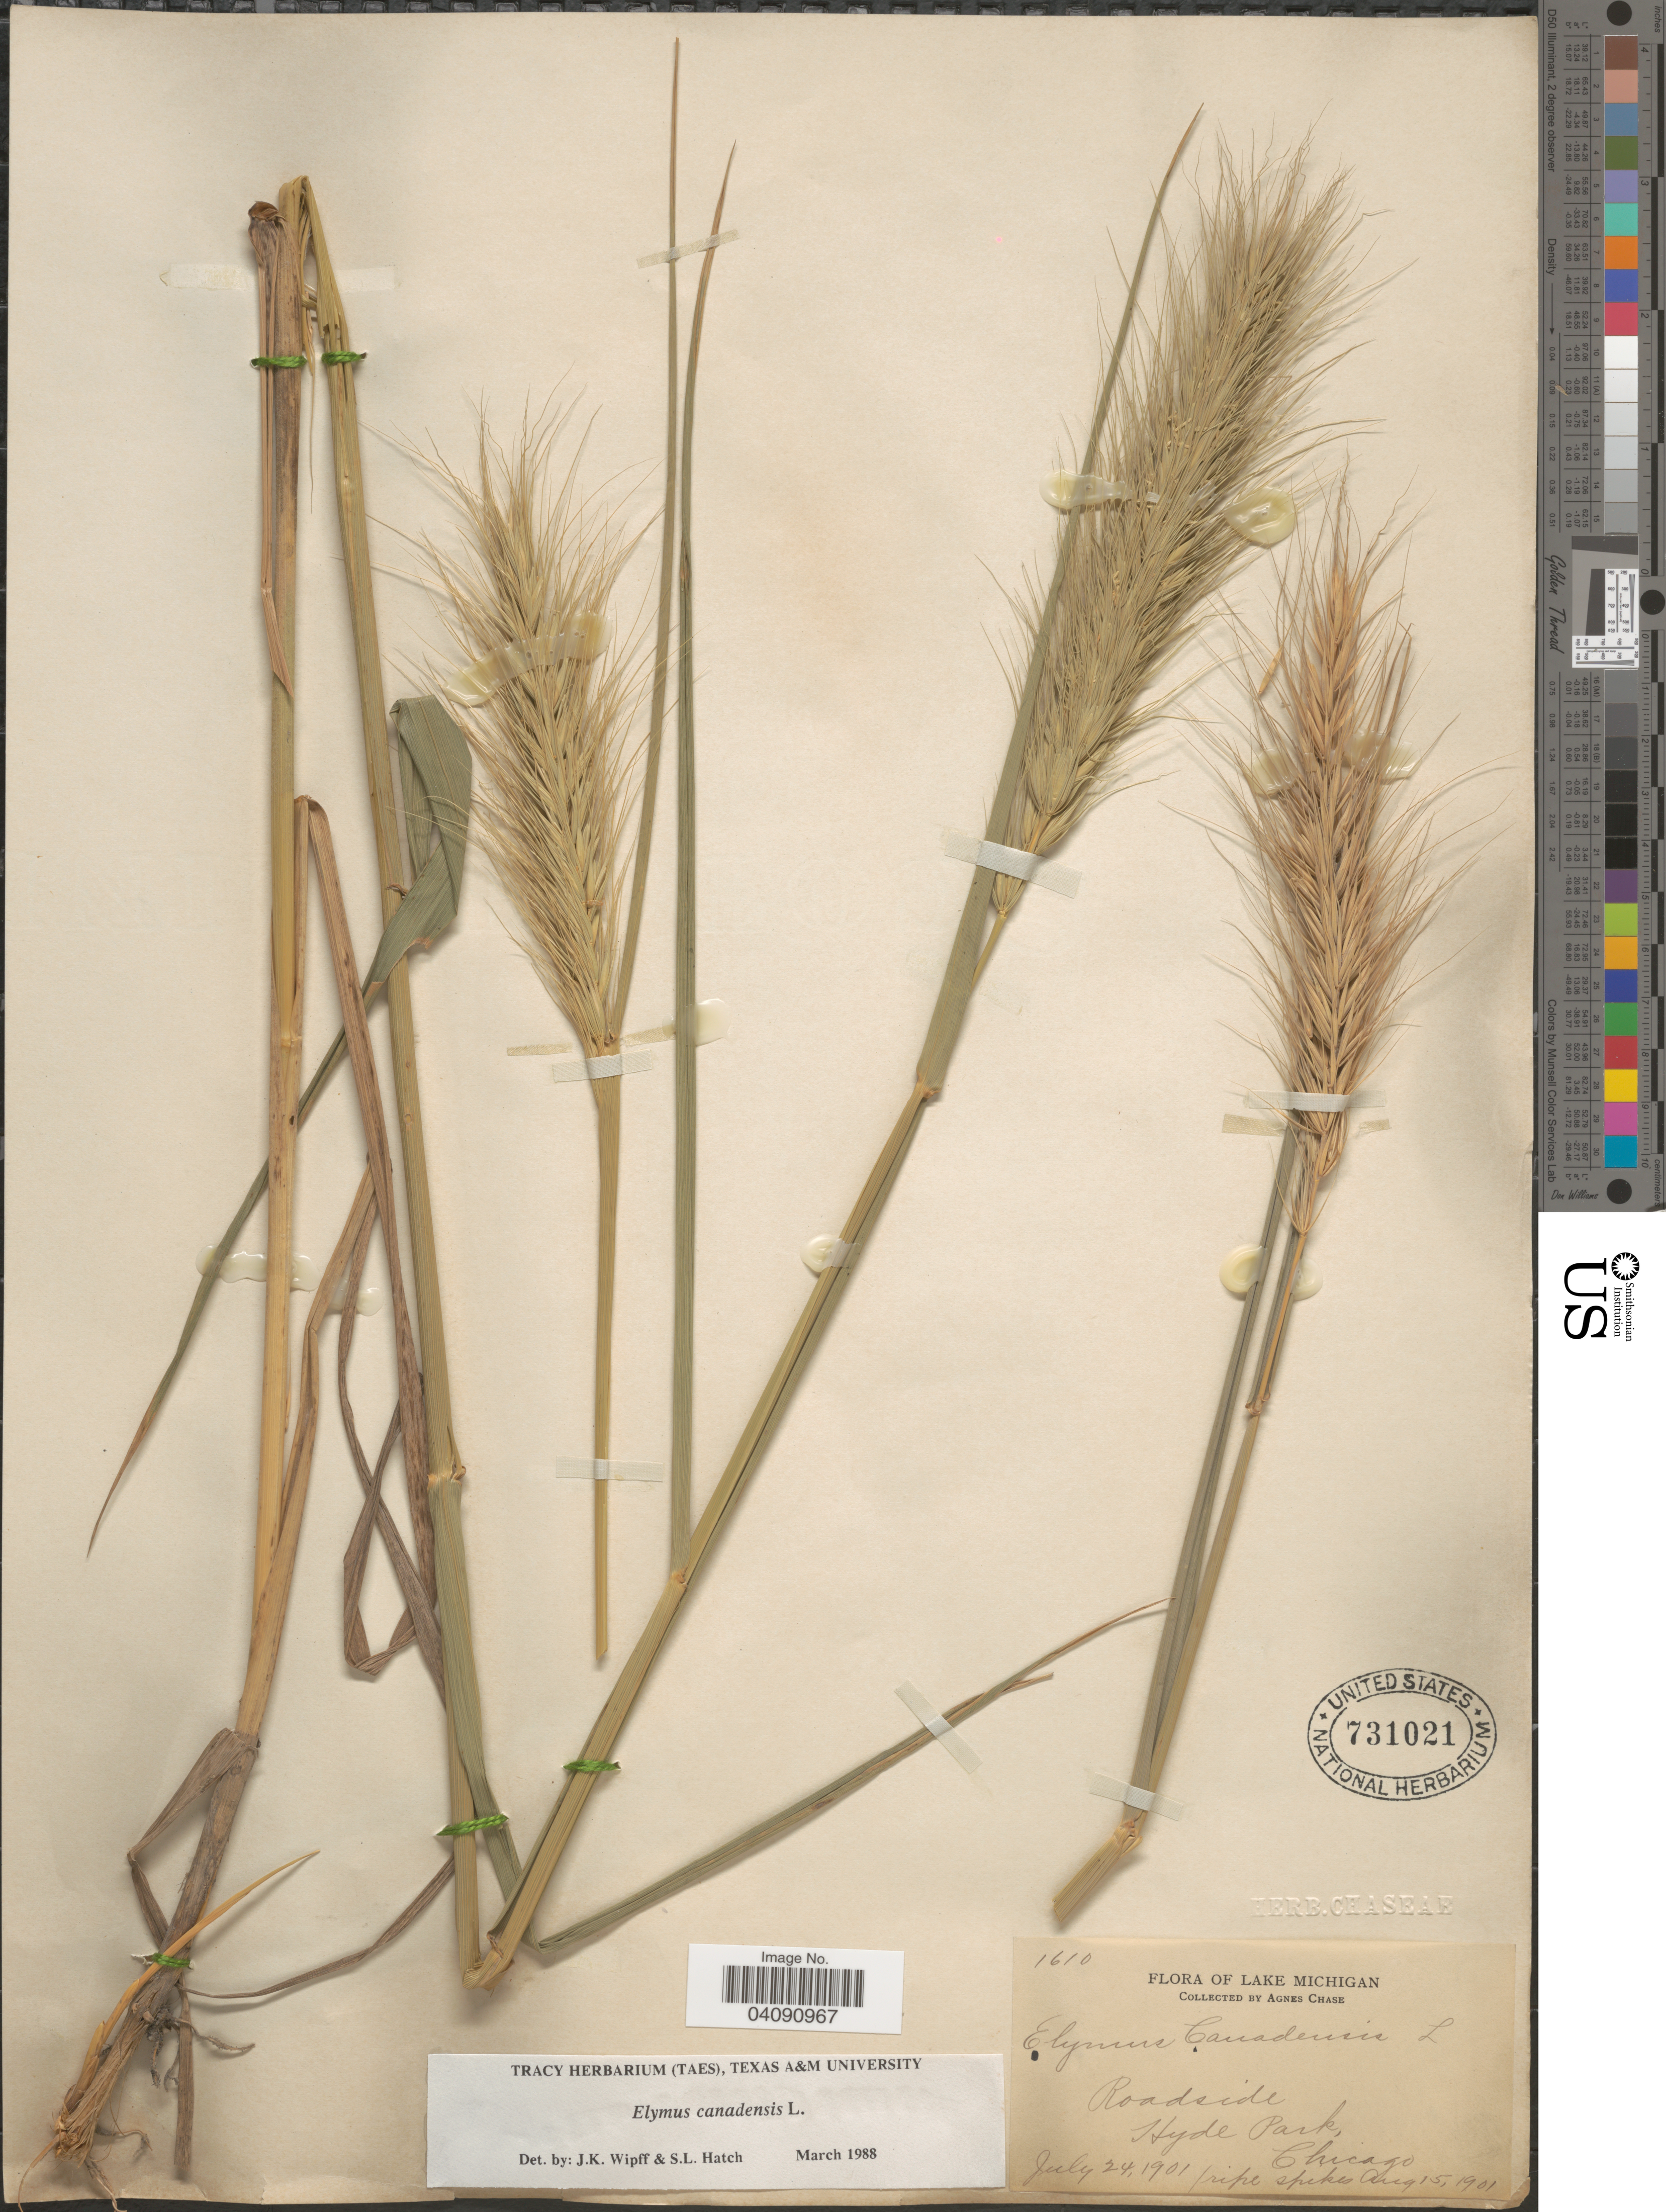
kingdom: Plantae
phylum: Tracheophyta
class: Liliopsida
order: Poales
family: Poaceae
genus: Elymus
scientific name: Elymus canadensis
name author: L.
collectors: A. Chase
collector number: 1610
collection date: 1901-07-24/1901-08-15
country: United States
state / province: Michigan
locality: Lake Michigan. Roadside, Hyde Park, Chicago.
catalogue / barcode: US 731021